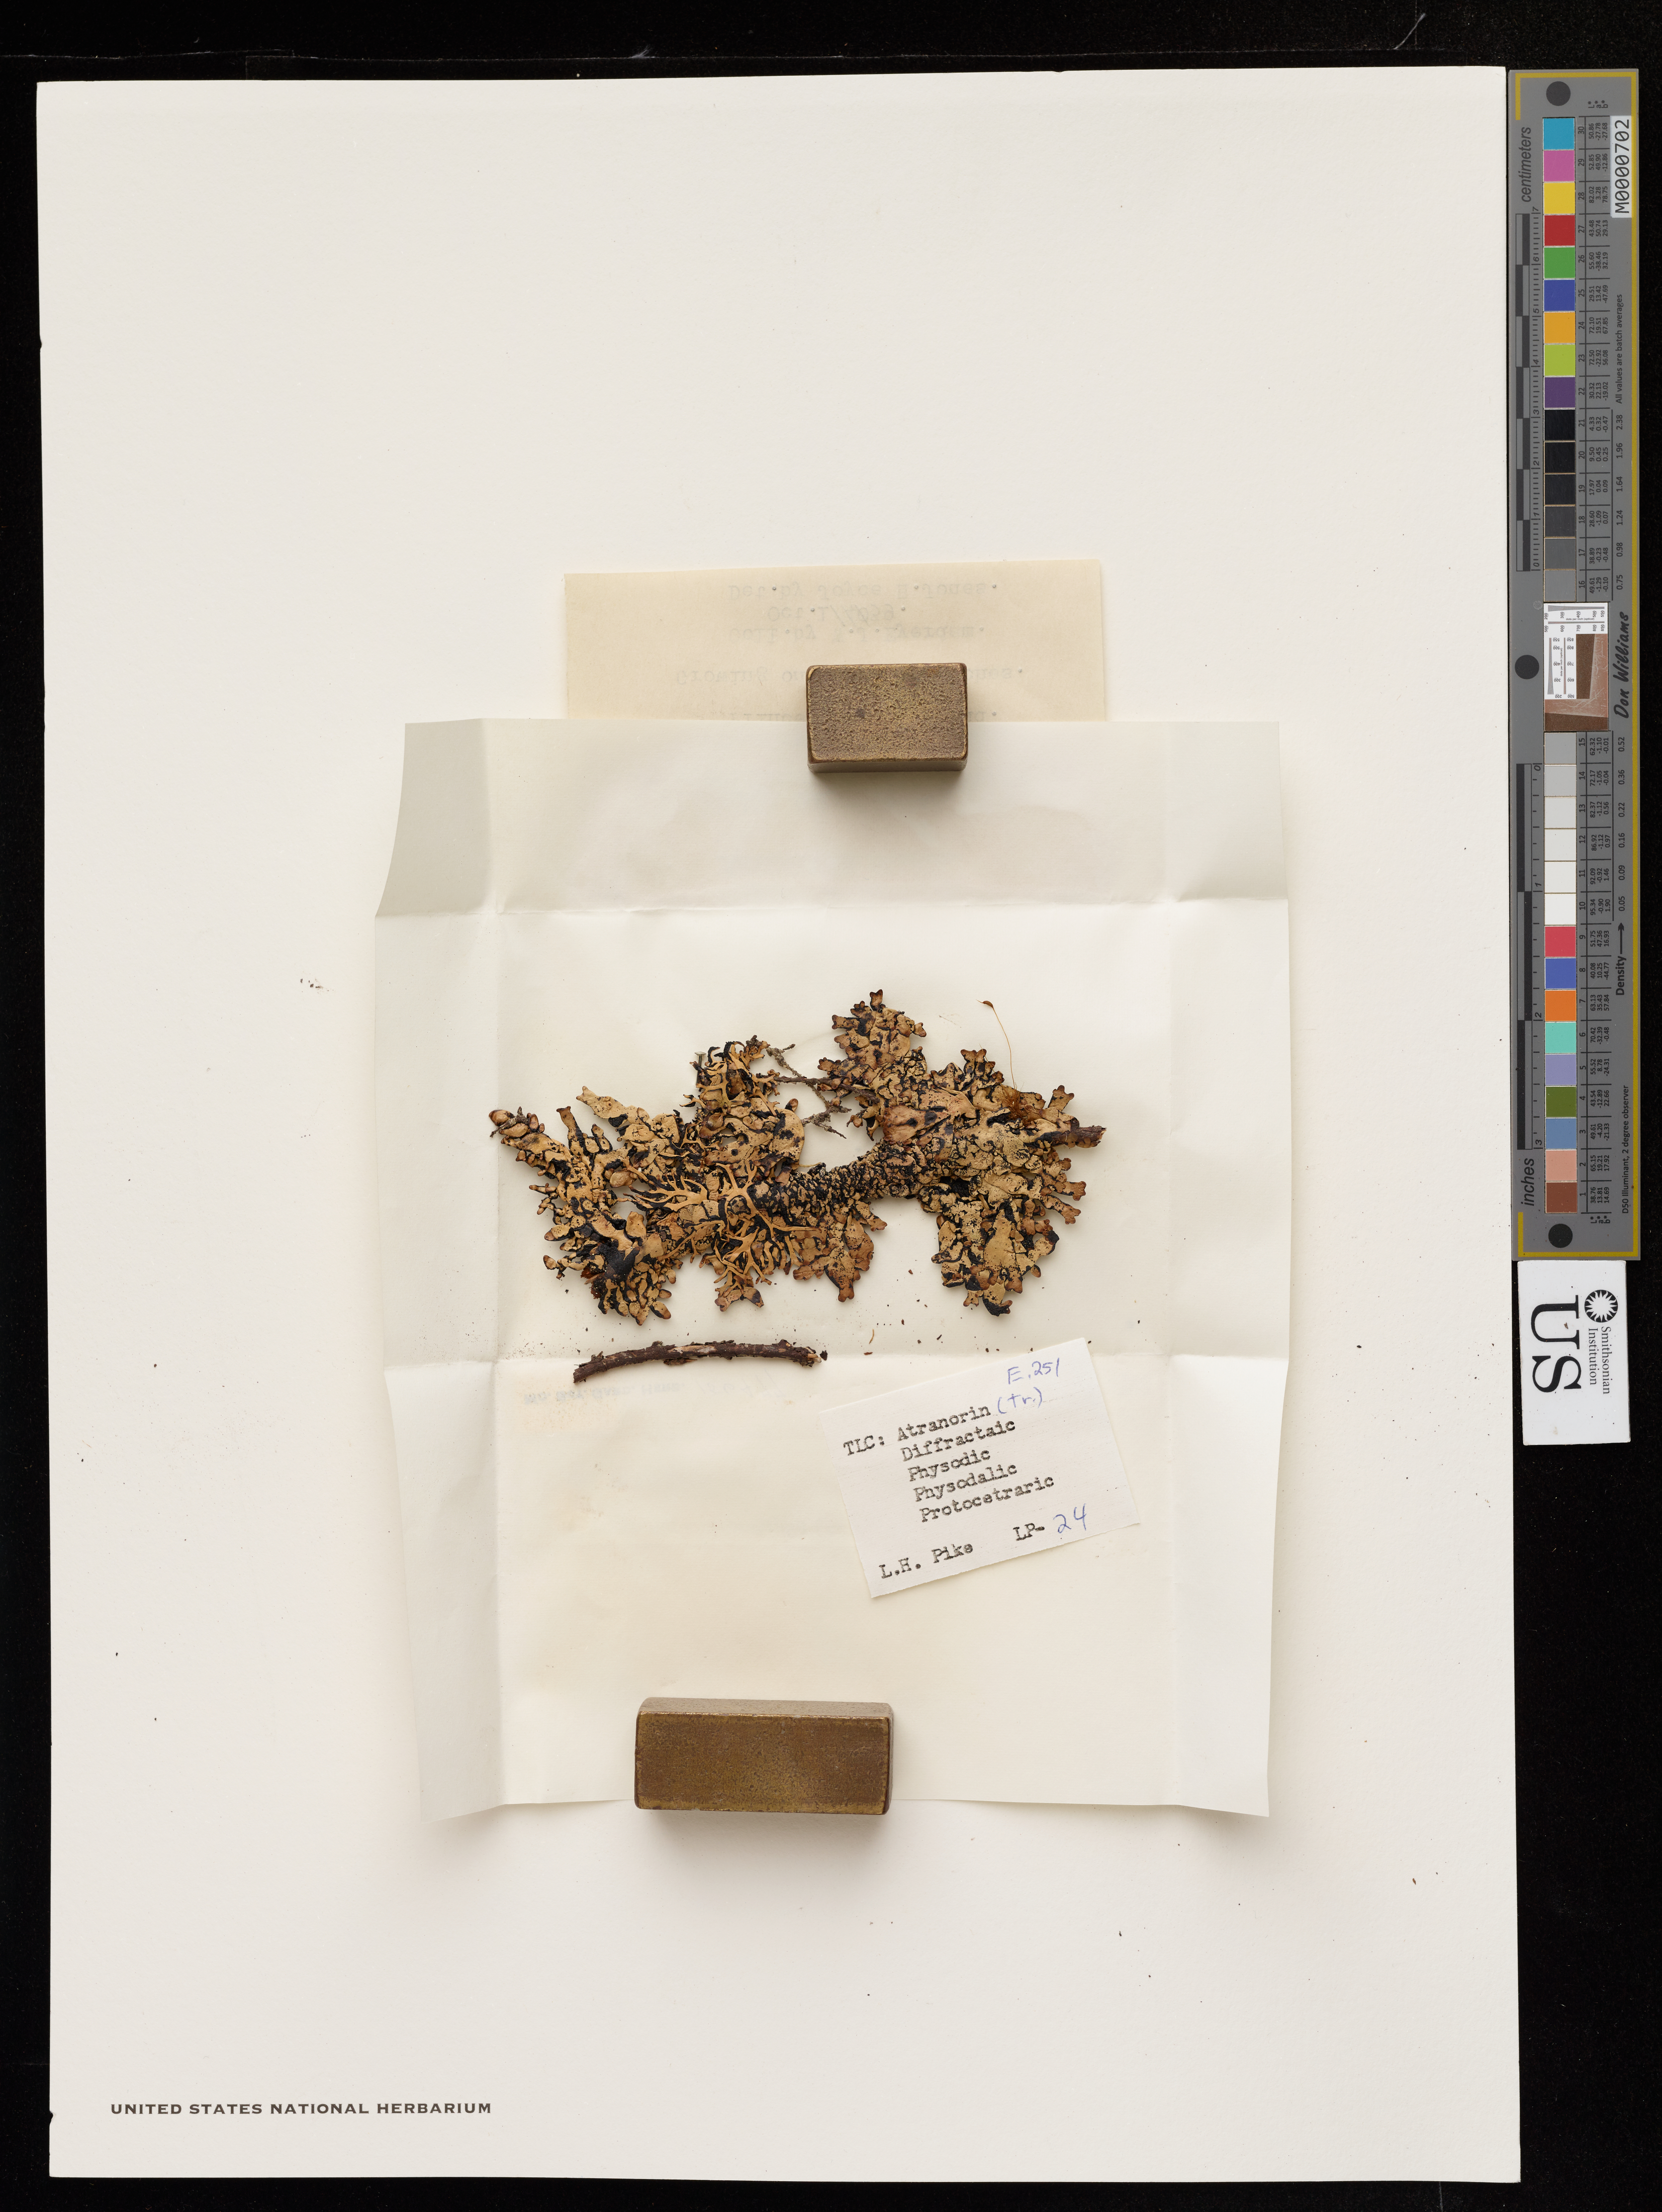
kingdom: Fungi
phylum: Ascomycota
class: Lecanoromycetes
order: Lecanorales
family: Parmeliaceae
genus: Hypogymnia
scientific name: Hypogymnia enteromorpha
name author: (Ach.) Nyl.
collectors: W. J. Eyerdam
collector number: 251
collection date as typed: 01 Oct 1939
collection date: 1939-10-01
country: United States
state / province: Alaska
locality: Prince william sound, knight island